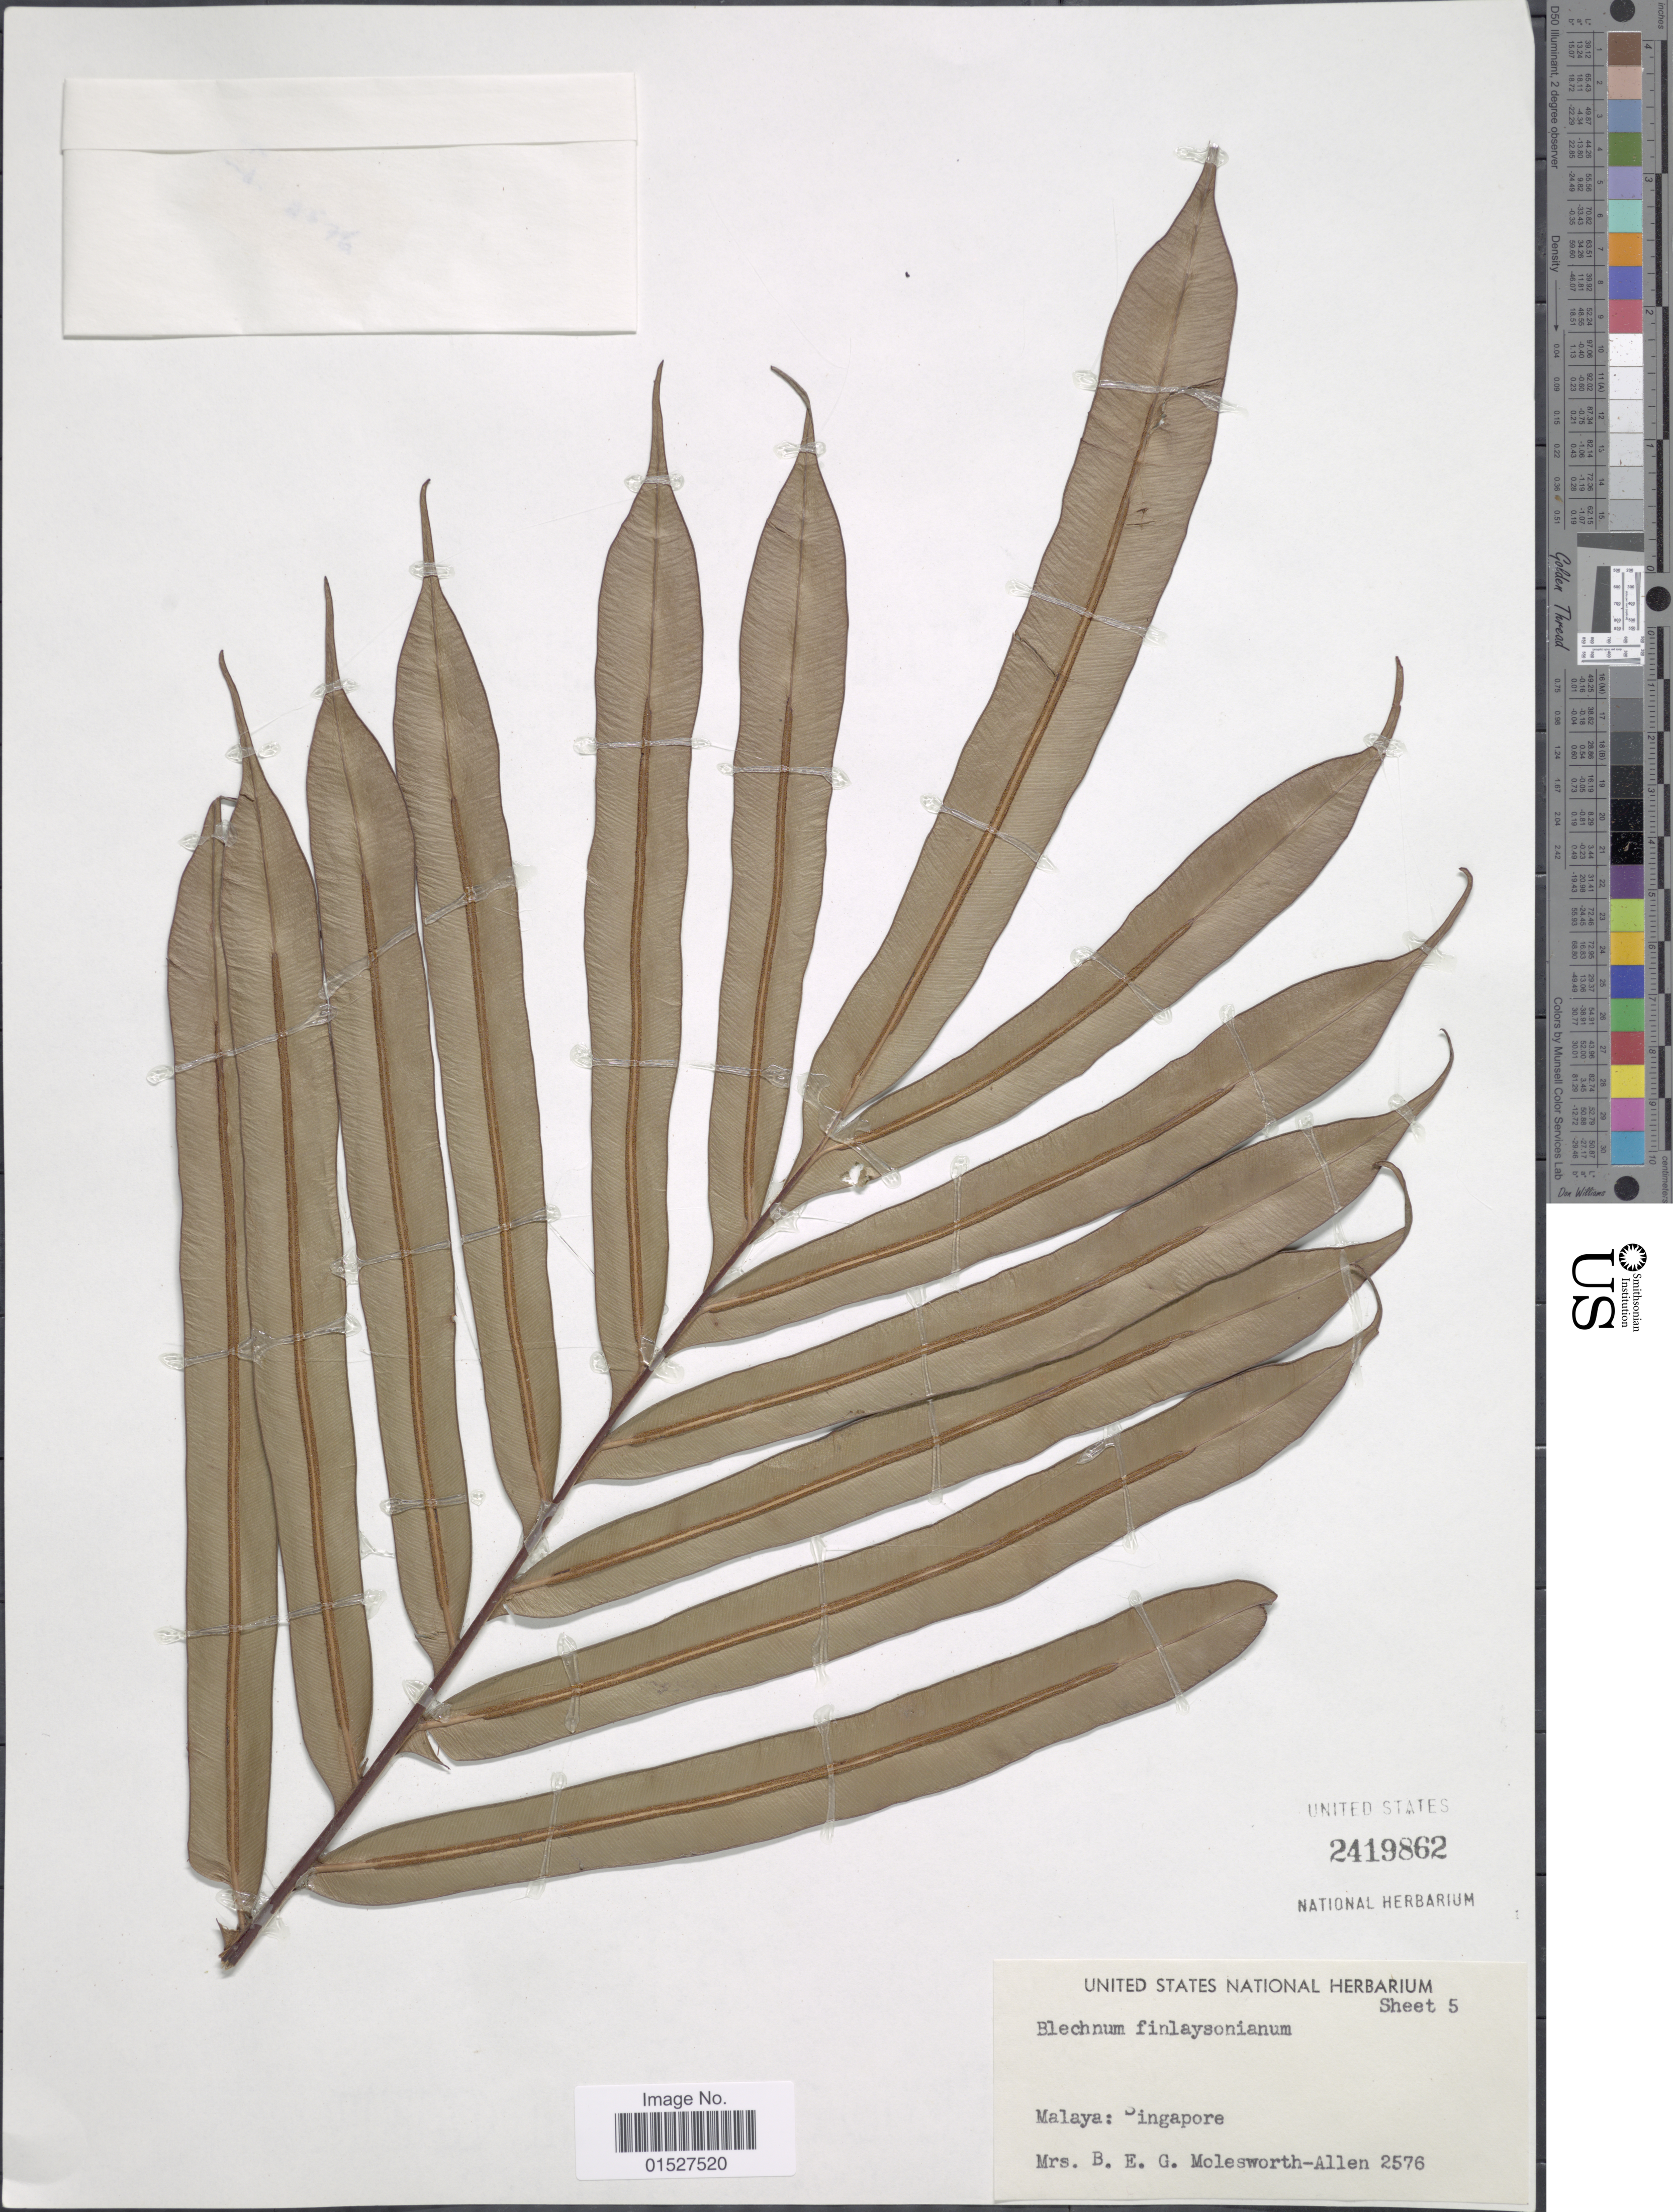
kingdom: Plantae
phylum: Tracheophyta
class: Polypodiopsida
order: Polypodiales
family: Blechnaceae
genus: Blechnum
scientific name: Blechnum finlaysonianum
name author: Wall.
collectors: Mrs. B. E. G. Molesworth-Allen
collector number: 2576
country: Singapore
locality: Malaya.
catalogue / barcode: US 2419862